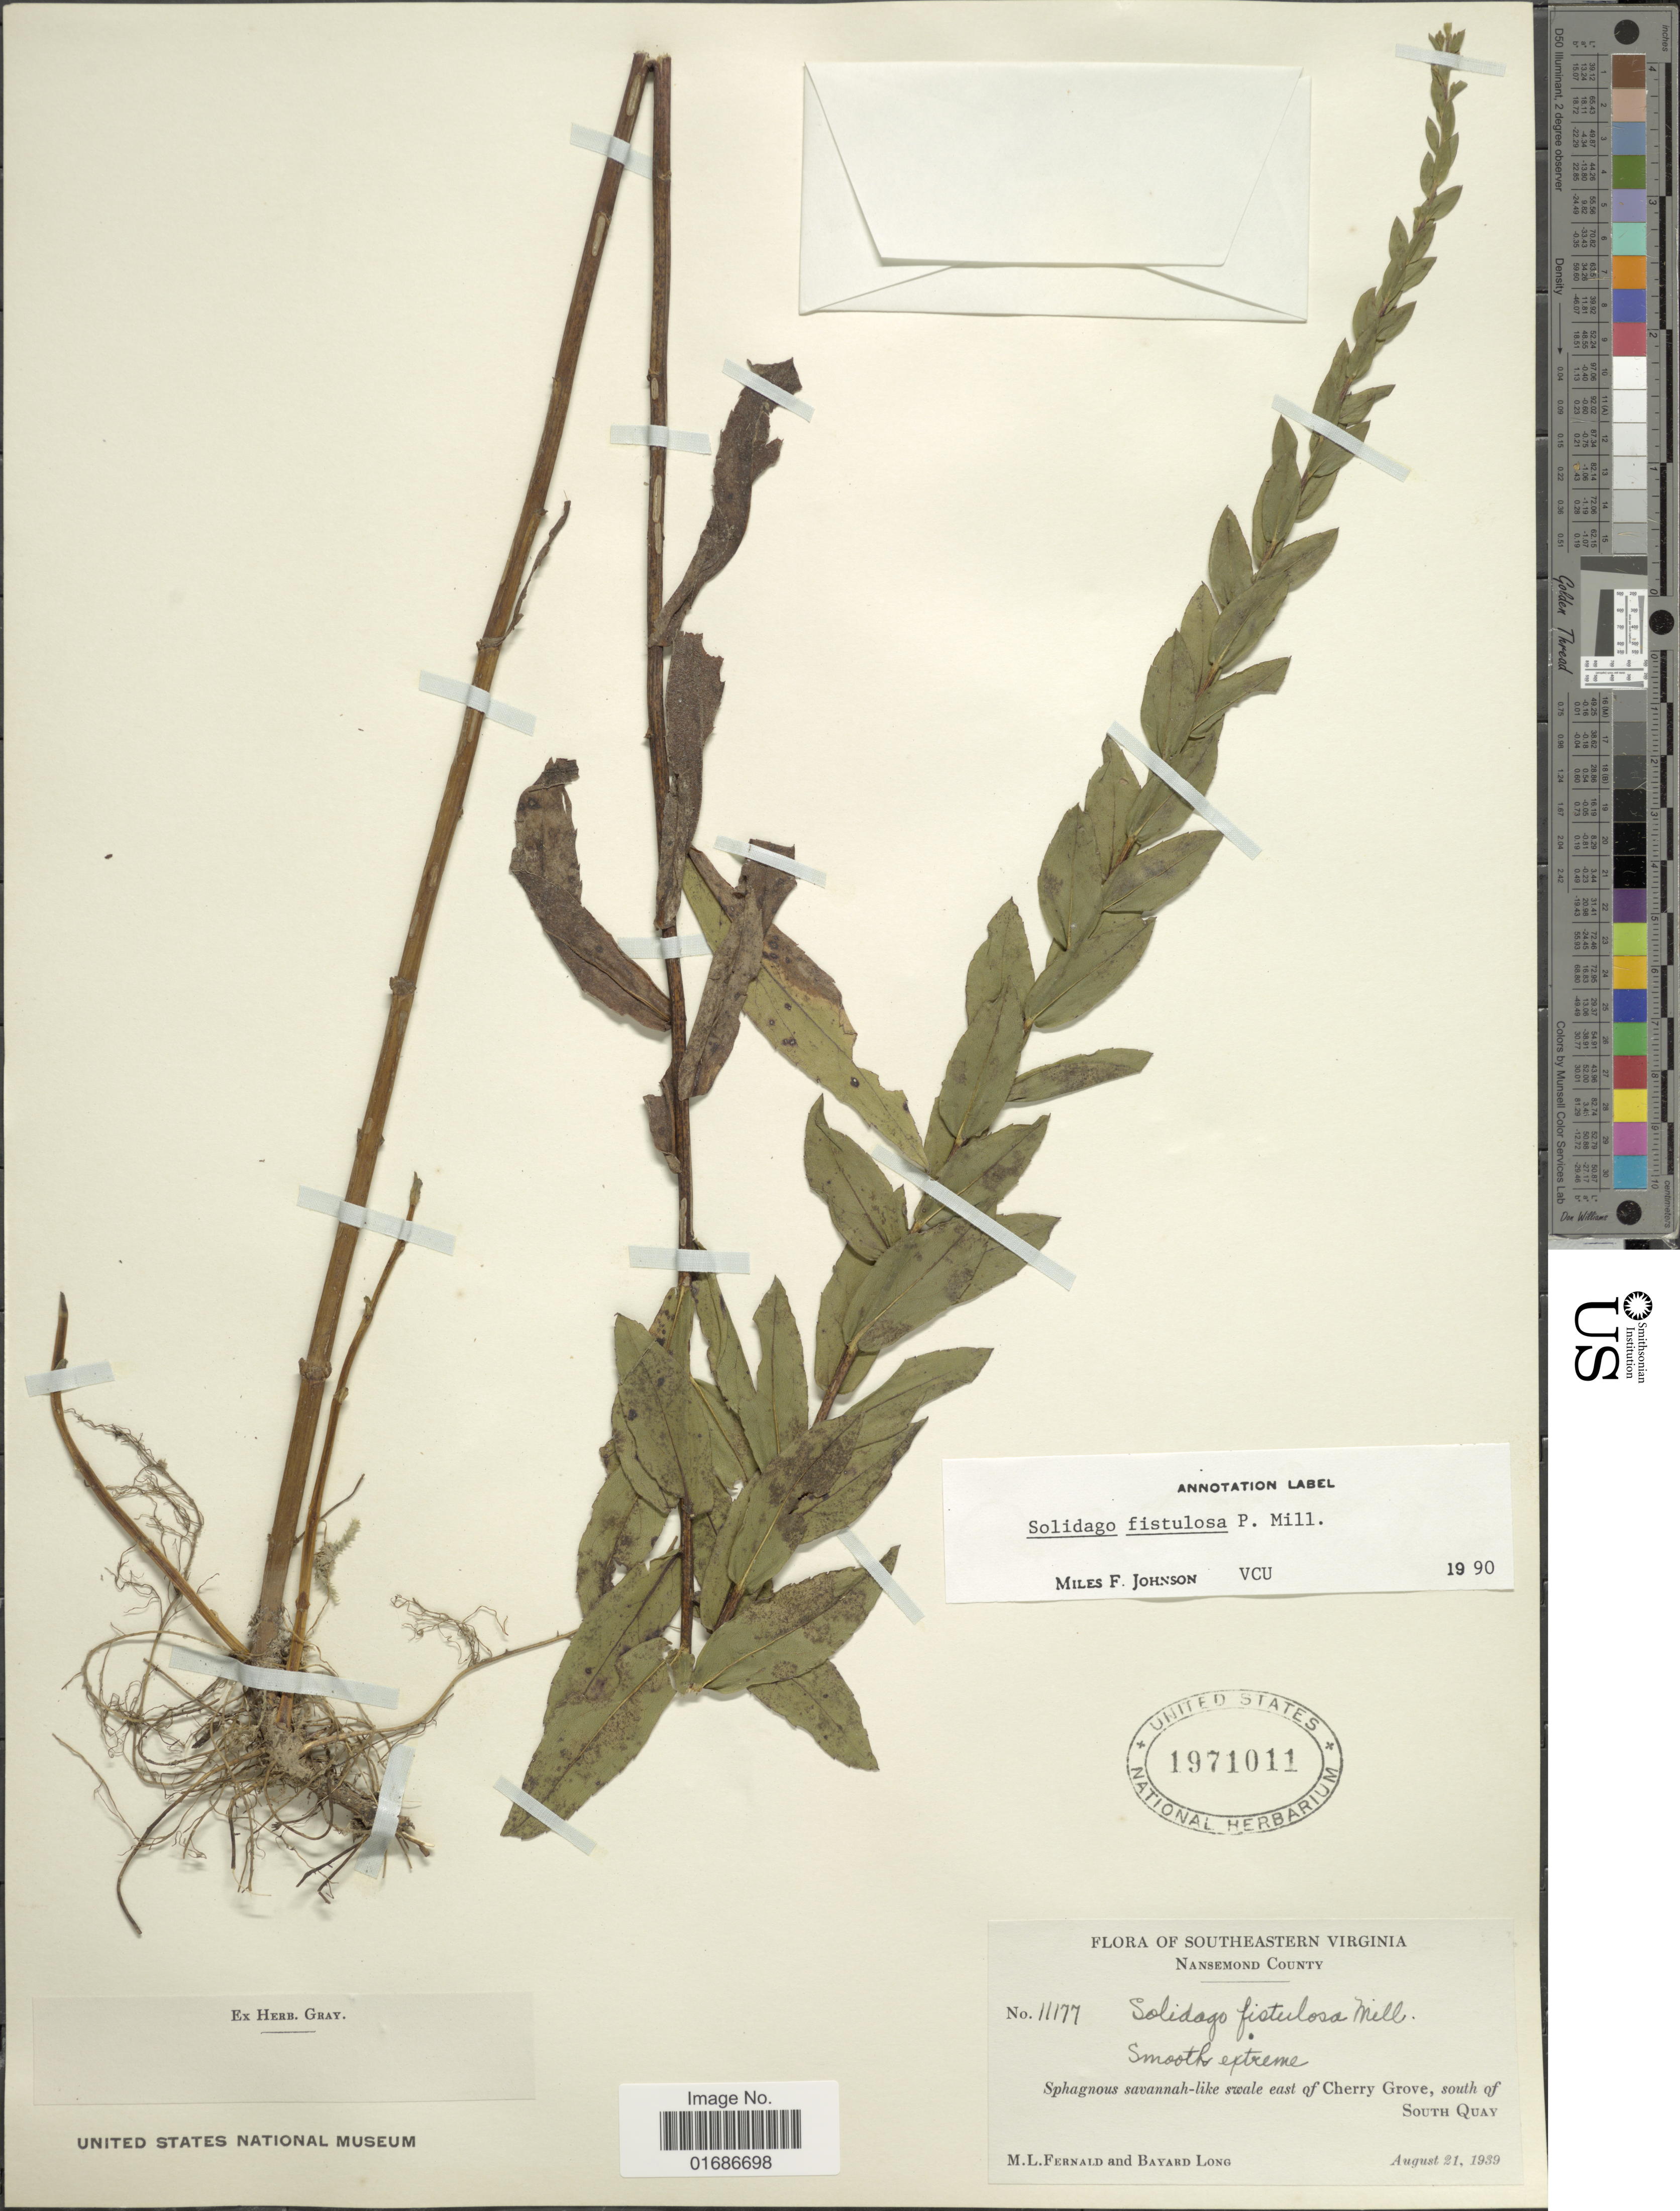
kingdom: Plantae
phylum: Tracheophyta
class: Magnoliopsida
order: Asterales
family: Asteraceae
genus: Solidago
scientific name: Solidago fistulosa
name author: Mill.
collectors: M. L. Fernald & B. H. Long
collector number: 11177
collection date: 1939-08-21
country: United States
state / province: Virginia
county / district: City of Suffolk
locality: Sphagnous savannah-like swale E of Cherry Grove, S of South Quay. Nansemond Co. (= historic county name).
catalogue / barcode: US 1971011